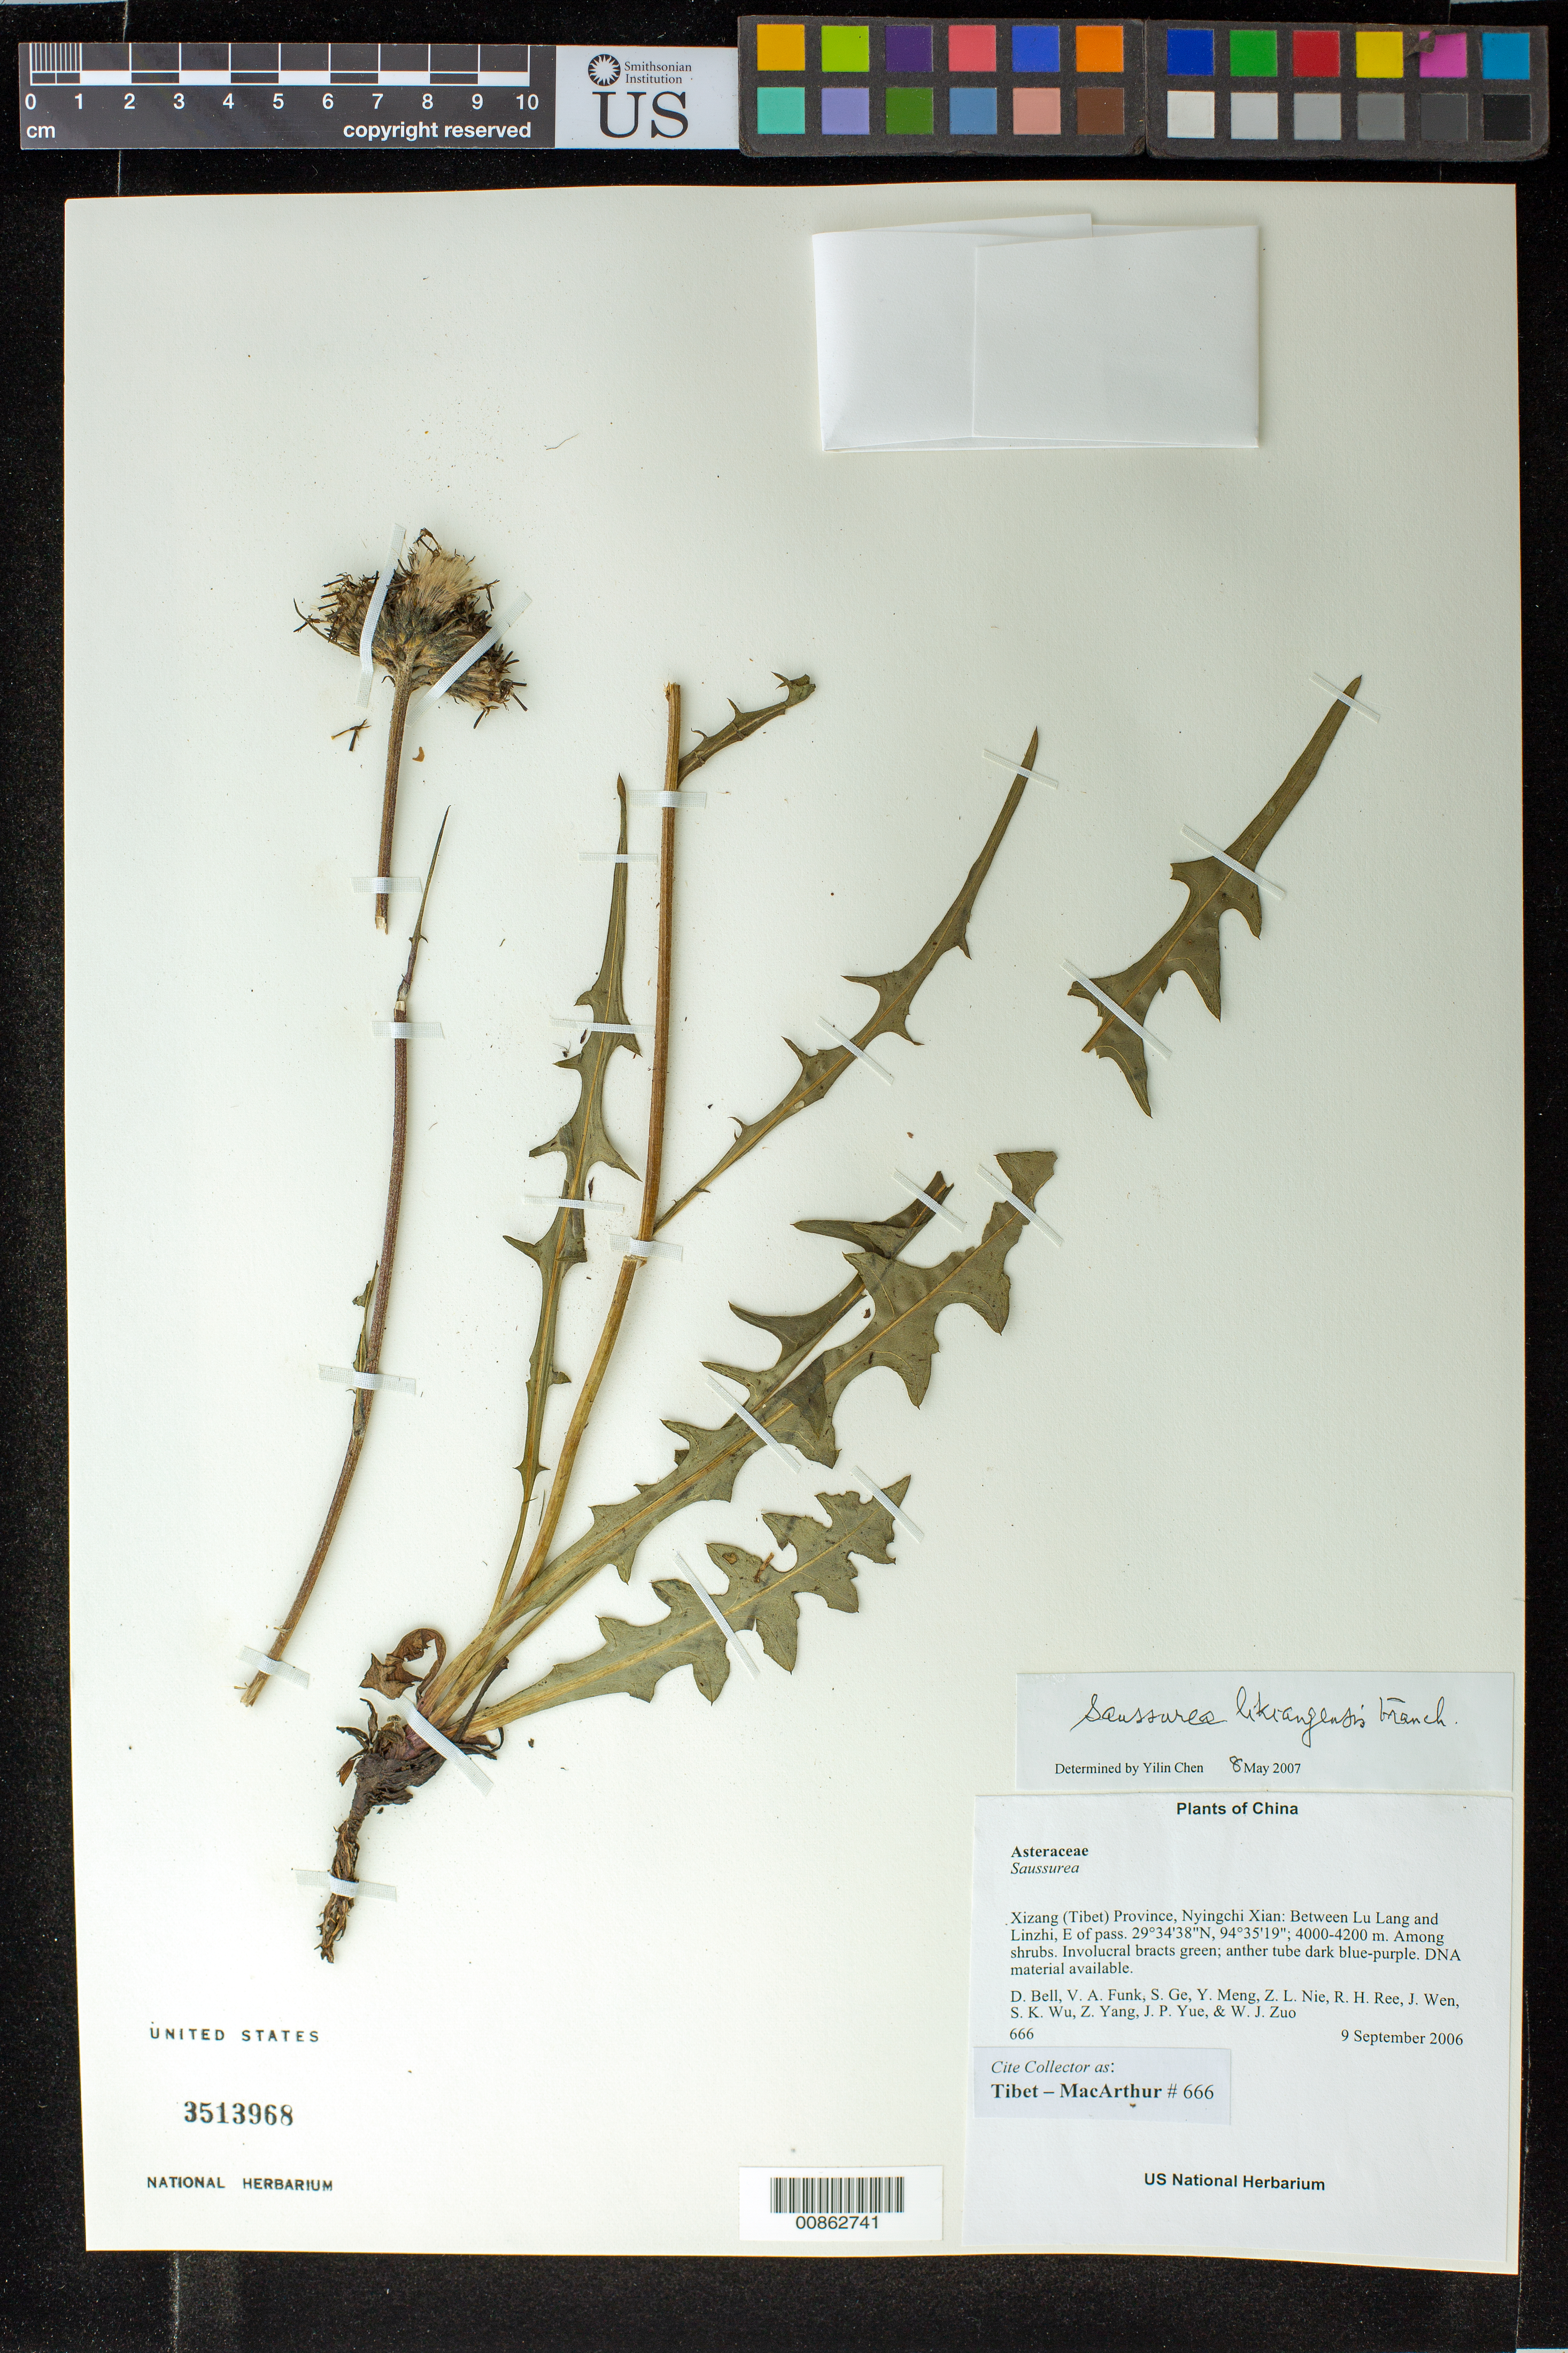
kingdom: Plantae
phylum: Tracheophyta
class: Magnoliopsida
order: Asterales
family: Asteraceae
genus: Saussurea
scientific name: Saussurea likiangensis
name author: Franch.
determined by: Yilin Chen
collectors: Tibet-MacArthur, D. A. Bell, V. Funk, S. Ge, Y. Meng, Z. Nie, R. Ree, J. Wen, S. K. Wu, Z. Yang, J. Yue & W. Zuo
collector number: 666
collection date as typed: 09 Sep 2006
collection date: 2006-09-09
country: China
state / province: Xizang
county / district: Nyingchi Xian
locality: Between Lu Lang and Linzhi, E of pass.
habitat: Remnant Abies forest and adjacent disturbed areas with scattered shrubs (Rosa, Berberis). Among shrubs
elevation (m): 4000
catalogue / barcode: US 3513968